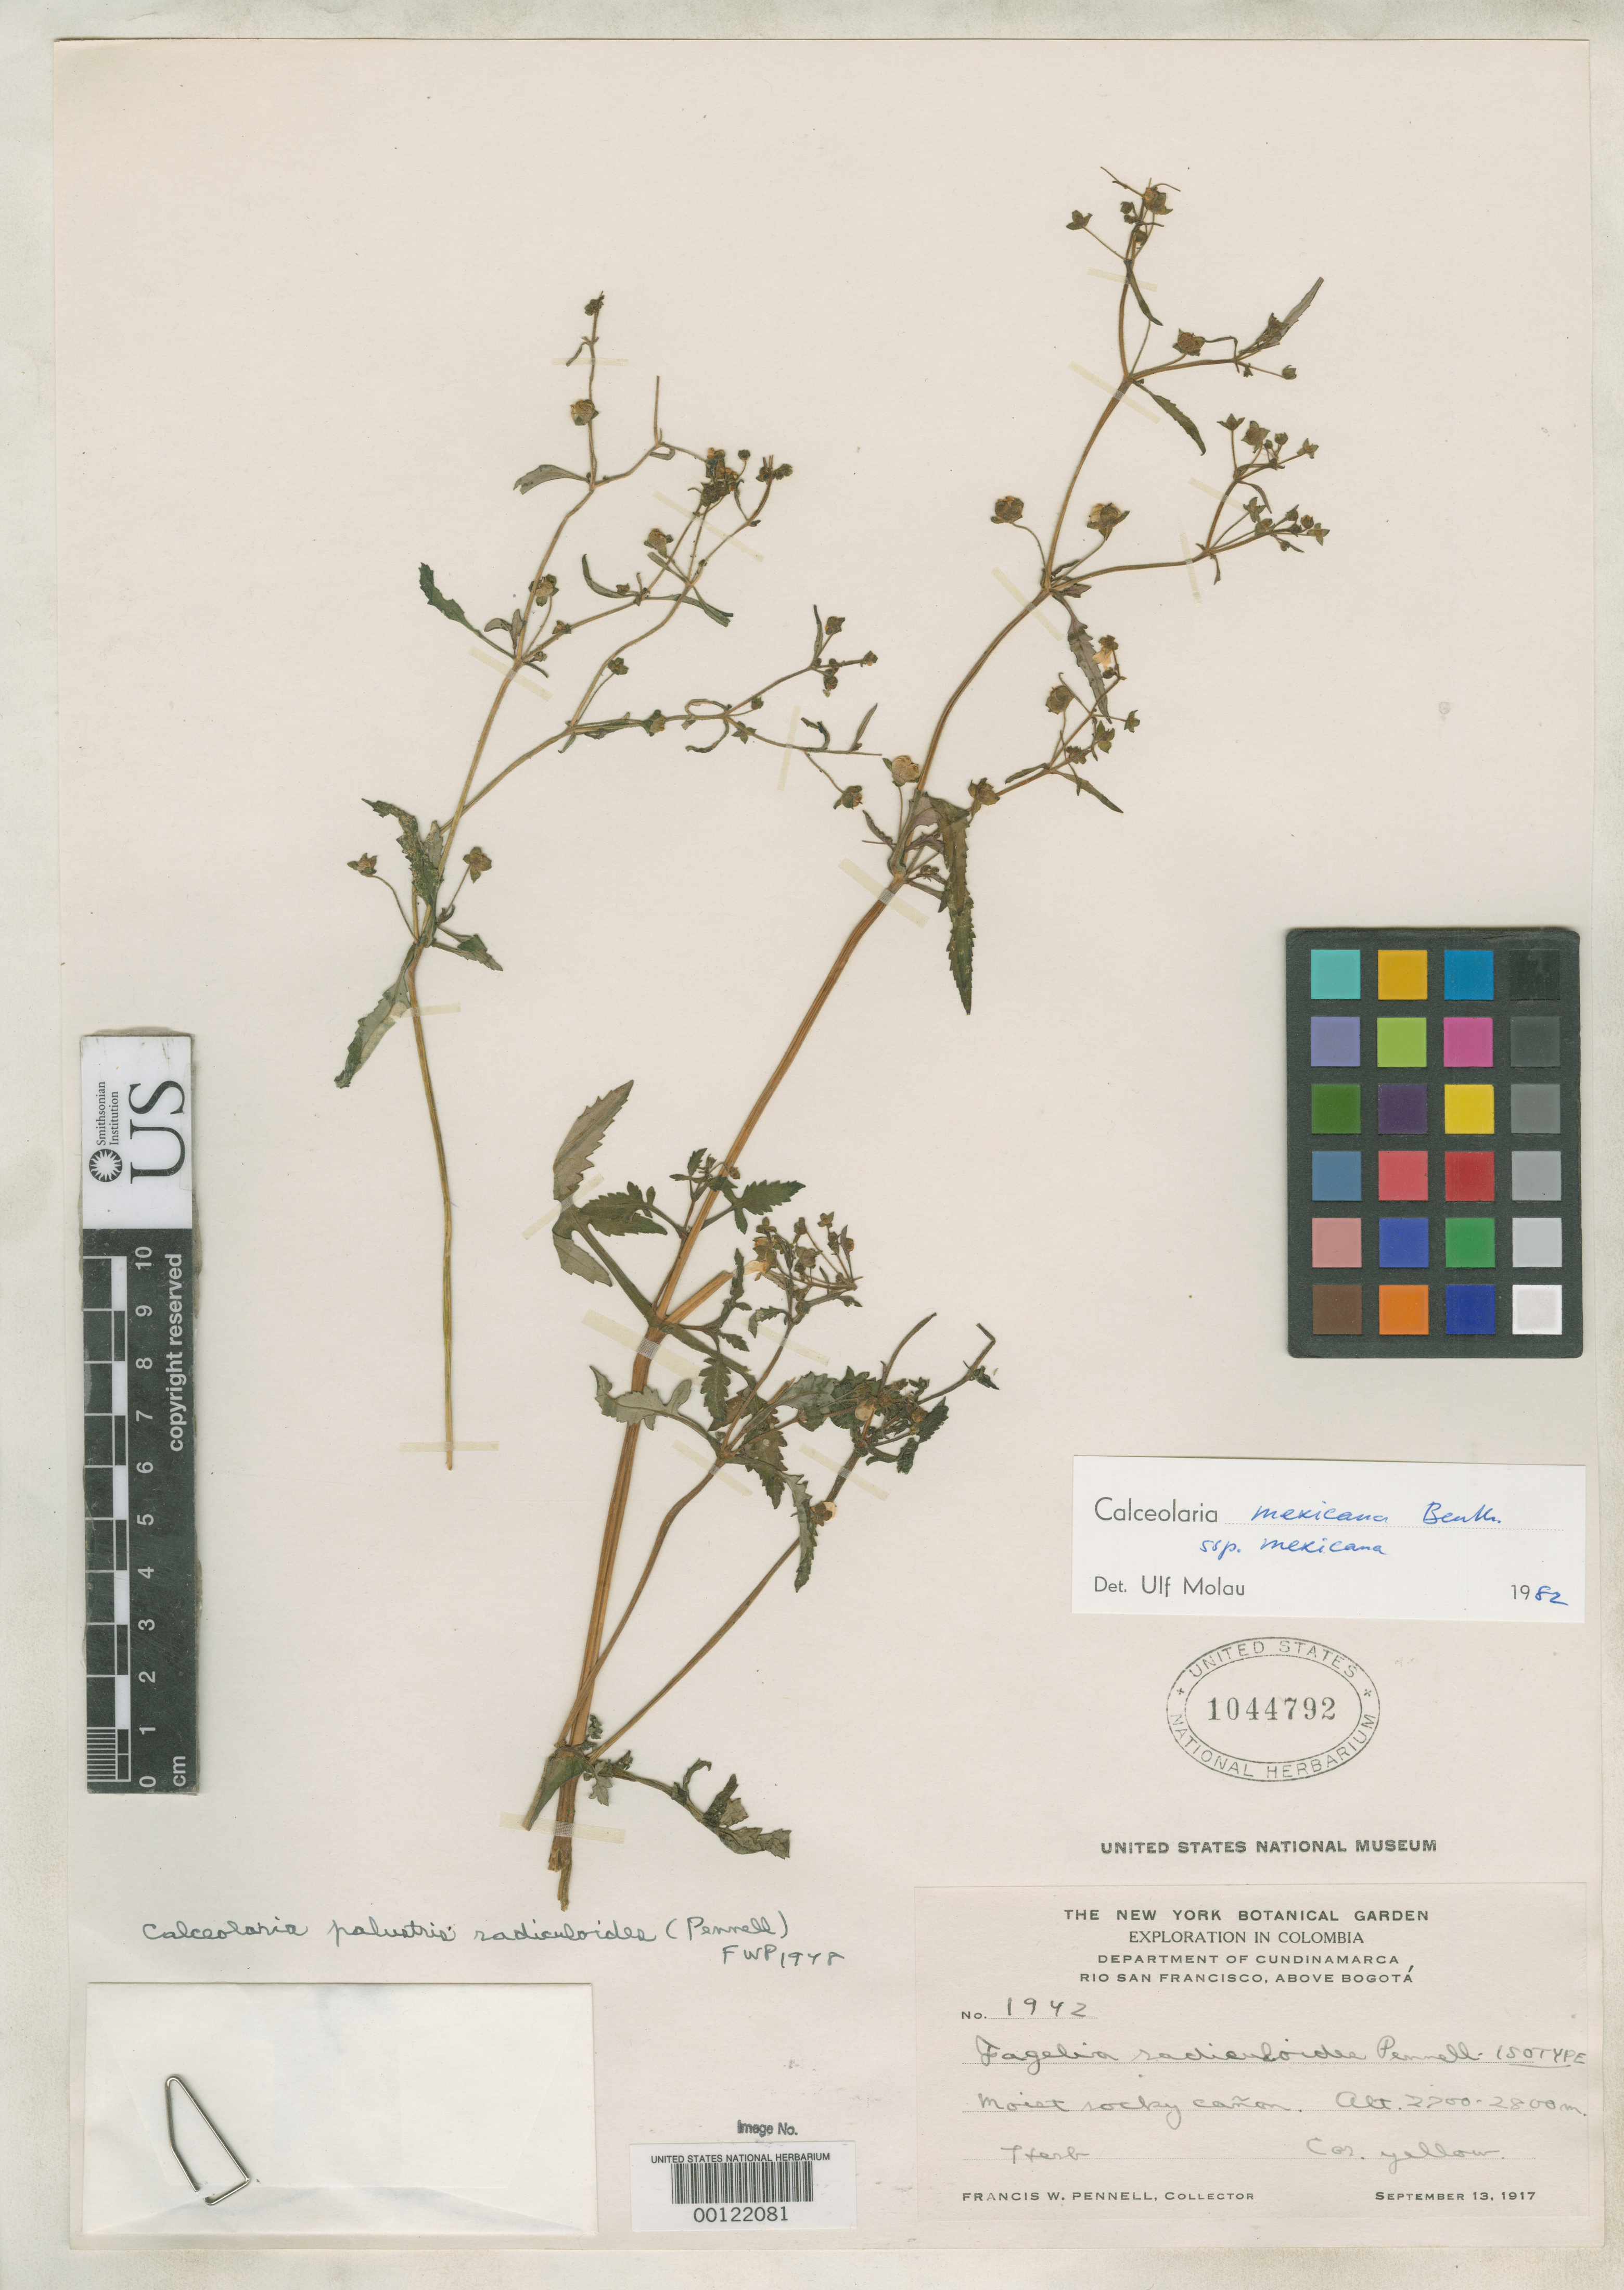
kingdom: Plantae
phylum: Tracheophyta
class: Magnoliopsida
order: Lamiales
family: Calceolariaceae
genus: Fagelia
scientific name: Fagelia radiculoides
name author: Pennell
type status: Isotype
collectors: F. W. Pennell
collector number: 1942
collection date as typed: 13 Sep 1917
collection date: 1917-09-13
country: Colombia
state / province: Cundinamarca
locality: Bogota; Rio San Francisco.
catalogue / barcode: US 1044792